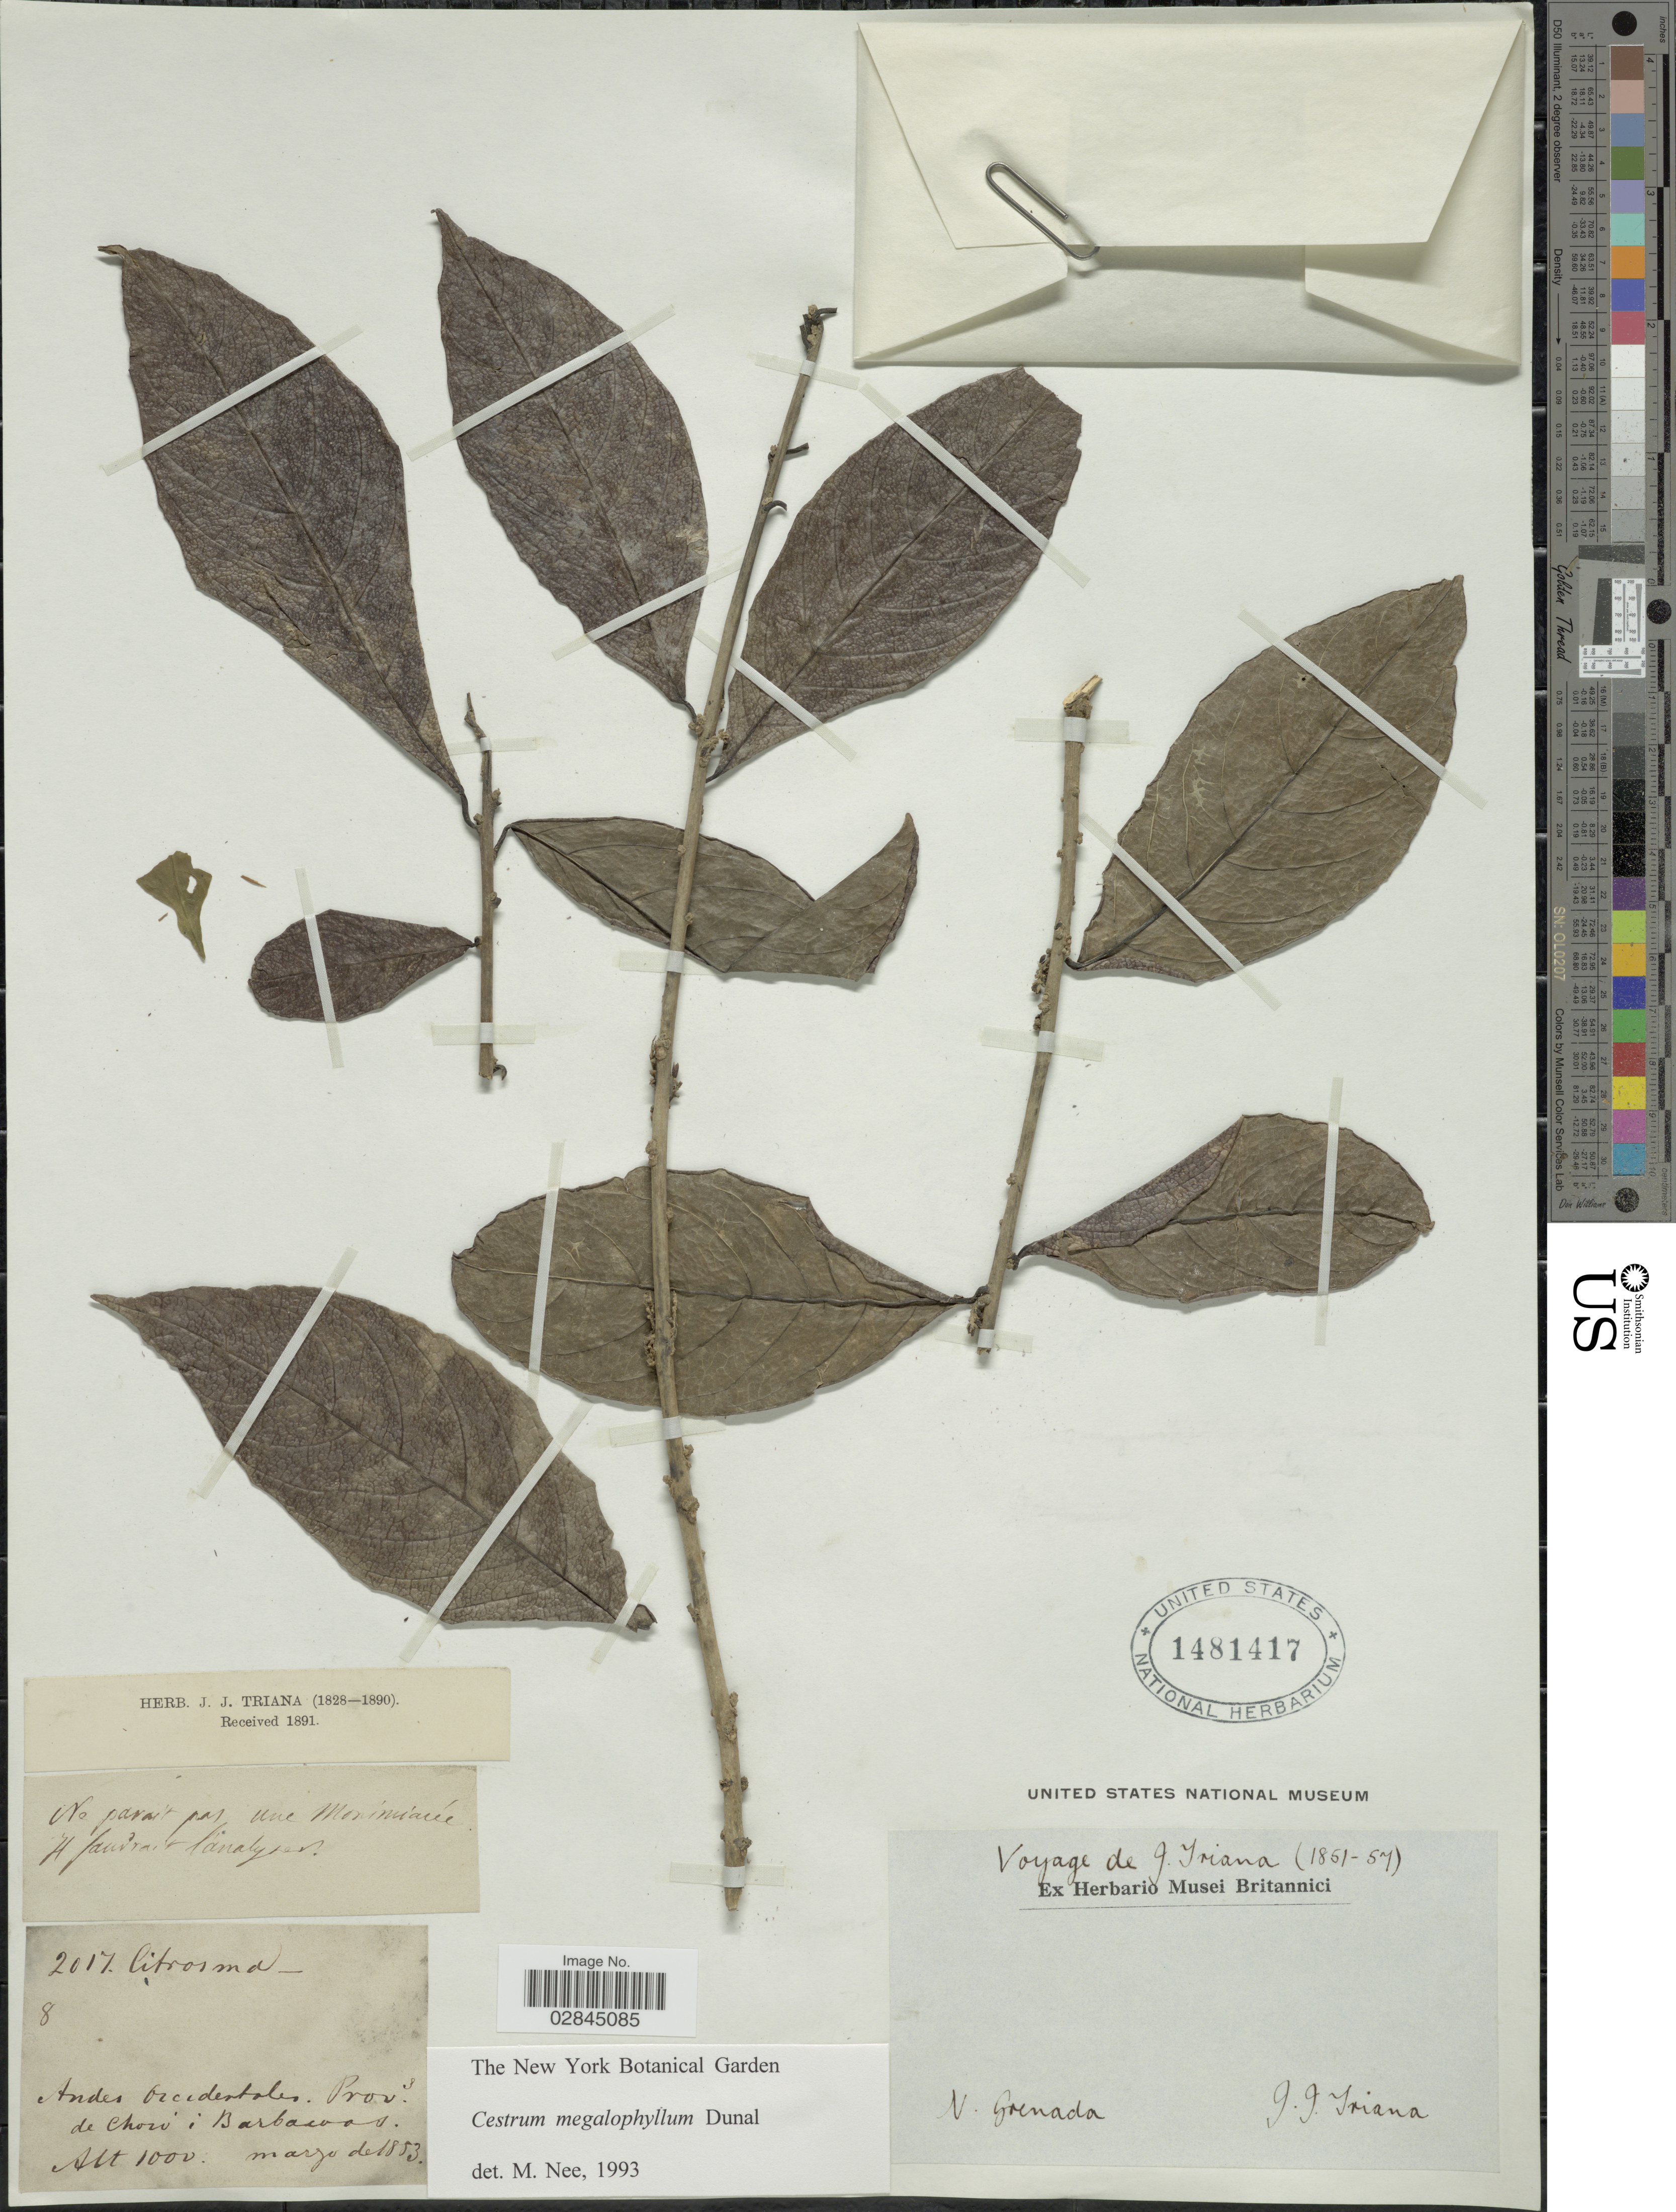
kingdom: Plantae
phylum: Tracheophyta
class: Magnoliopsida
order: Solanales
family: Solanaceae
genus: Cestrum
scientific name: Cestrum schlechtendahlii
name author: G. Don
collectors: J. J. Triana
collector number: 2017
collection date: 1853-03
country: Colombia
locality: Andes Occidentales. Prov. de Choco : Barbacoas. N. Grenada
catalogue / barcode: US 1481417